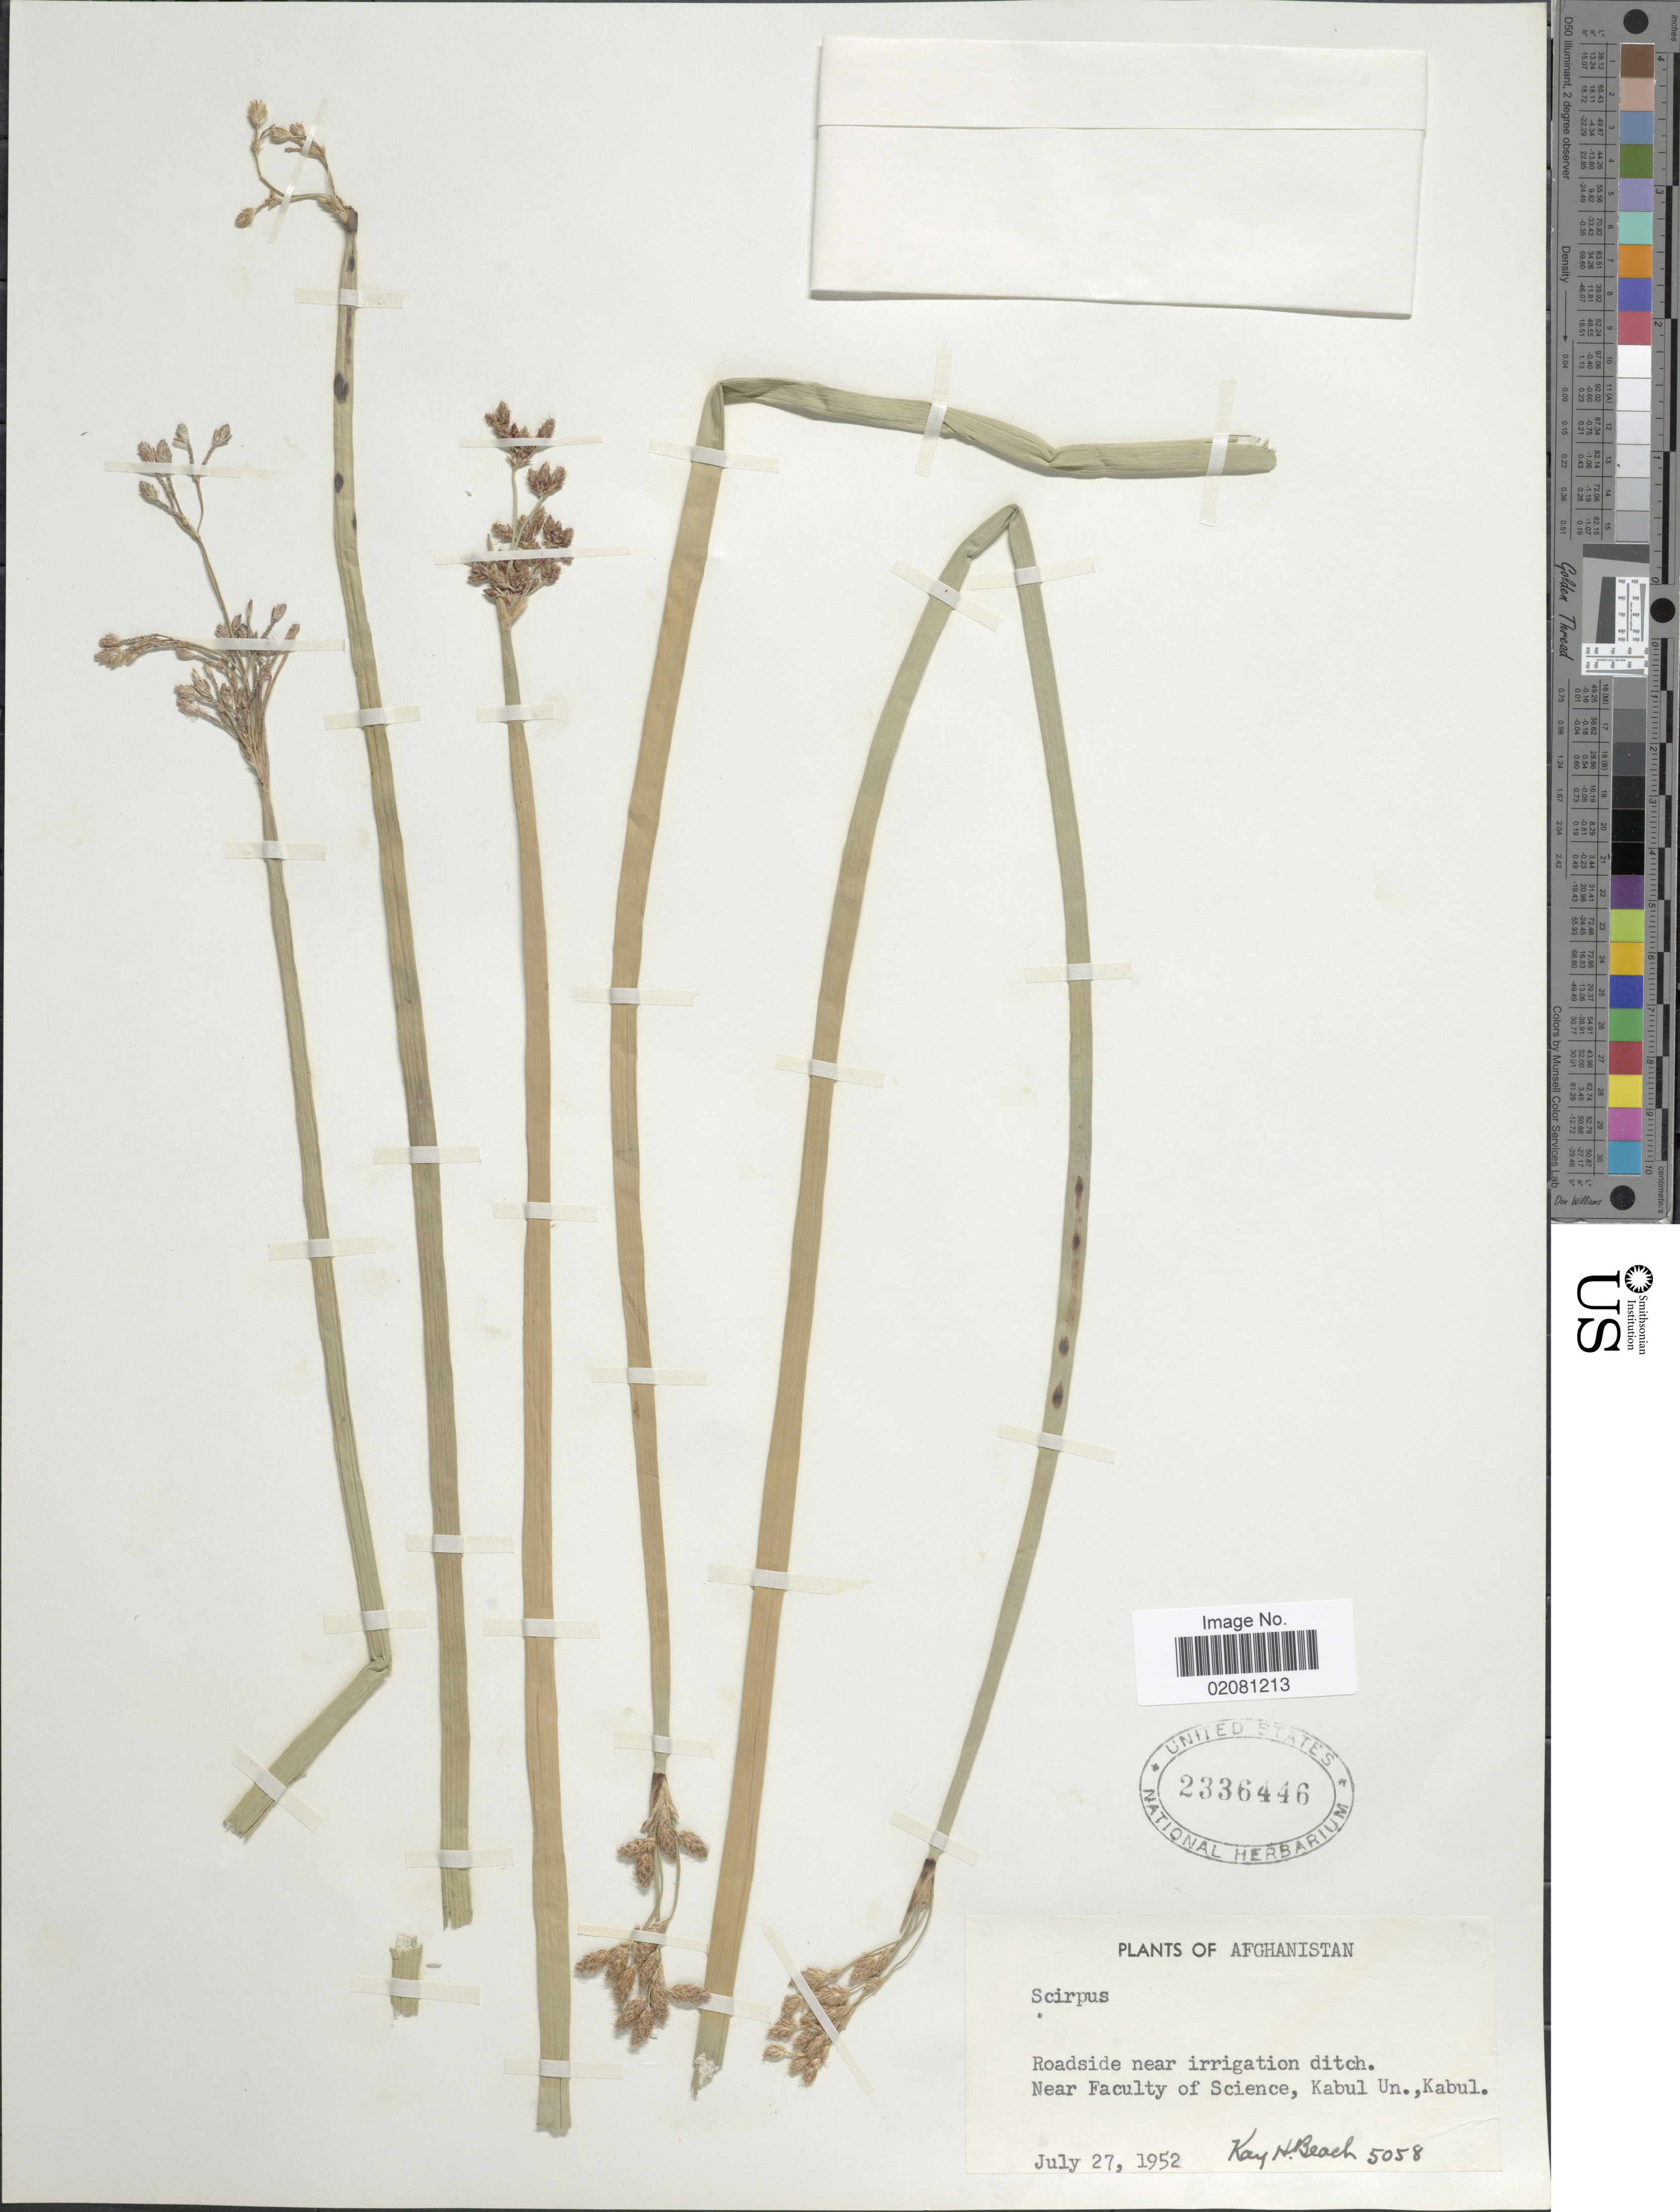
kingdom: Plantae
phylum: Tracheophyta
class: Liliopsida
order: Poales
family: Cyperaceae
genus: Schoenoplectus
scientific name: Schoenoplectus sp.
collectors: K. H. Beach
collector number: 5058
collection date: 1952-07-27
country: Afghanistan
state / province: Kabul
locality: Roadside near irrigation ditch, near Faculty of Science, Kabul Un.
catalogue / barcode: US 2336446